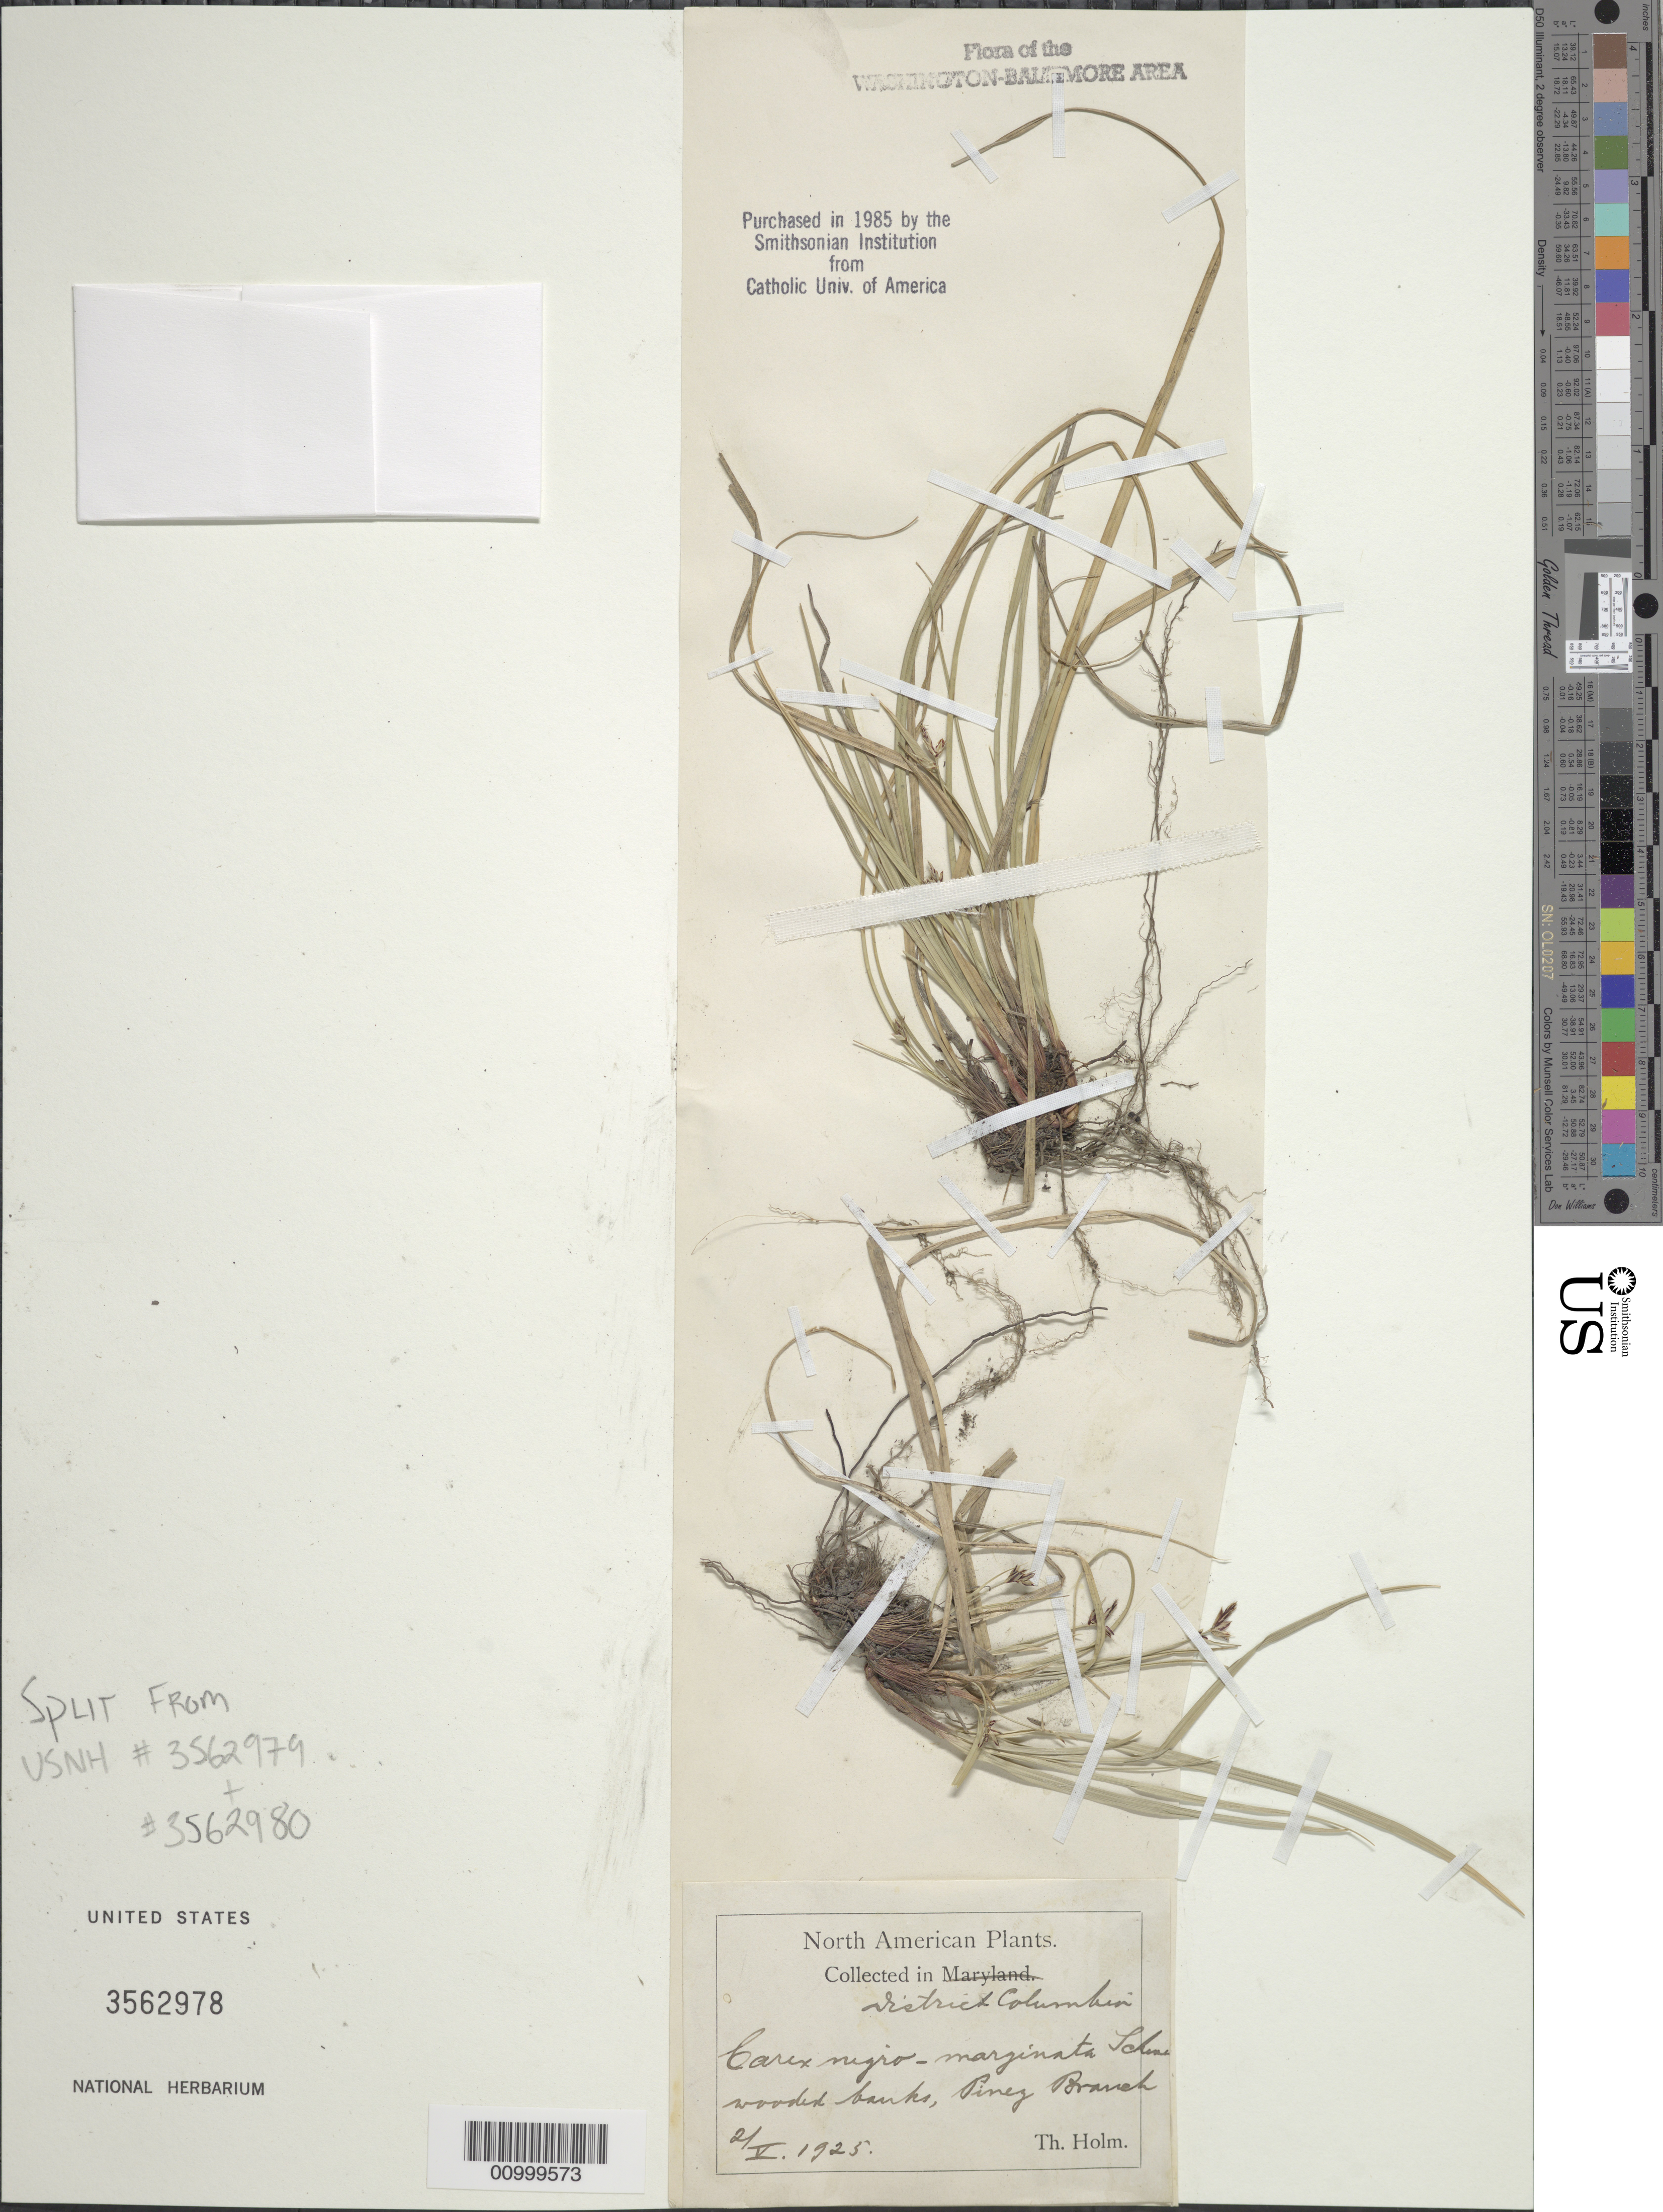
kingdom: Plantae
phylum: Tracheophyta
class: Liliopsida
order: Poales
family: Cyperaceae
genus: Carex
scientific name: Carex nigromarginata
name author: Schwein.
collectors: H. Holm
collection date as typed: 02 May 1925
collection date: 1925-05-02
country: United States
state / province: District of Columbia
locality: Piney Branch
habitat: wooded banks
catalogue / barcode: US 3562978